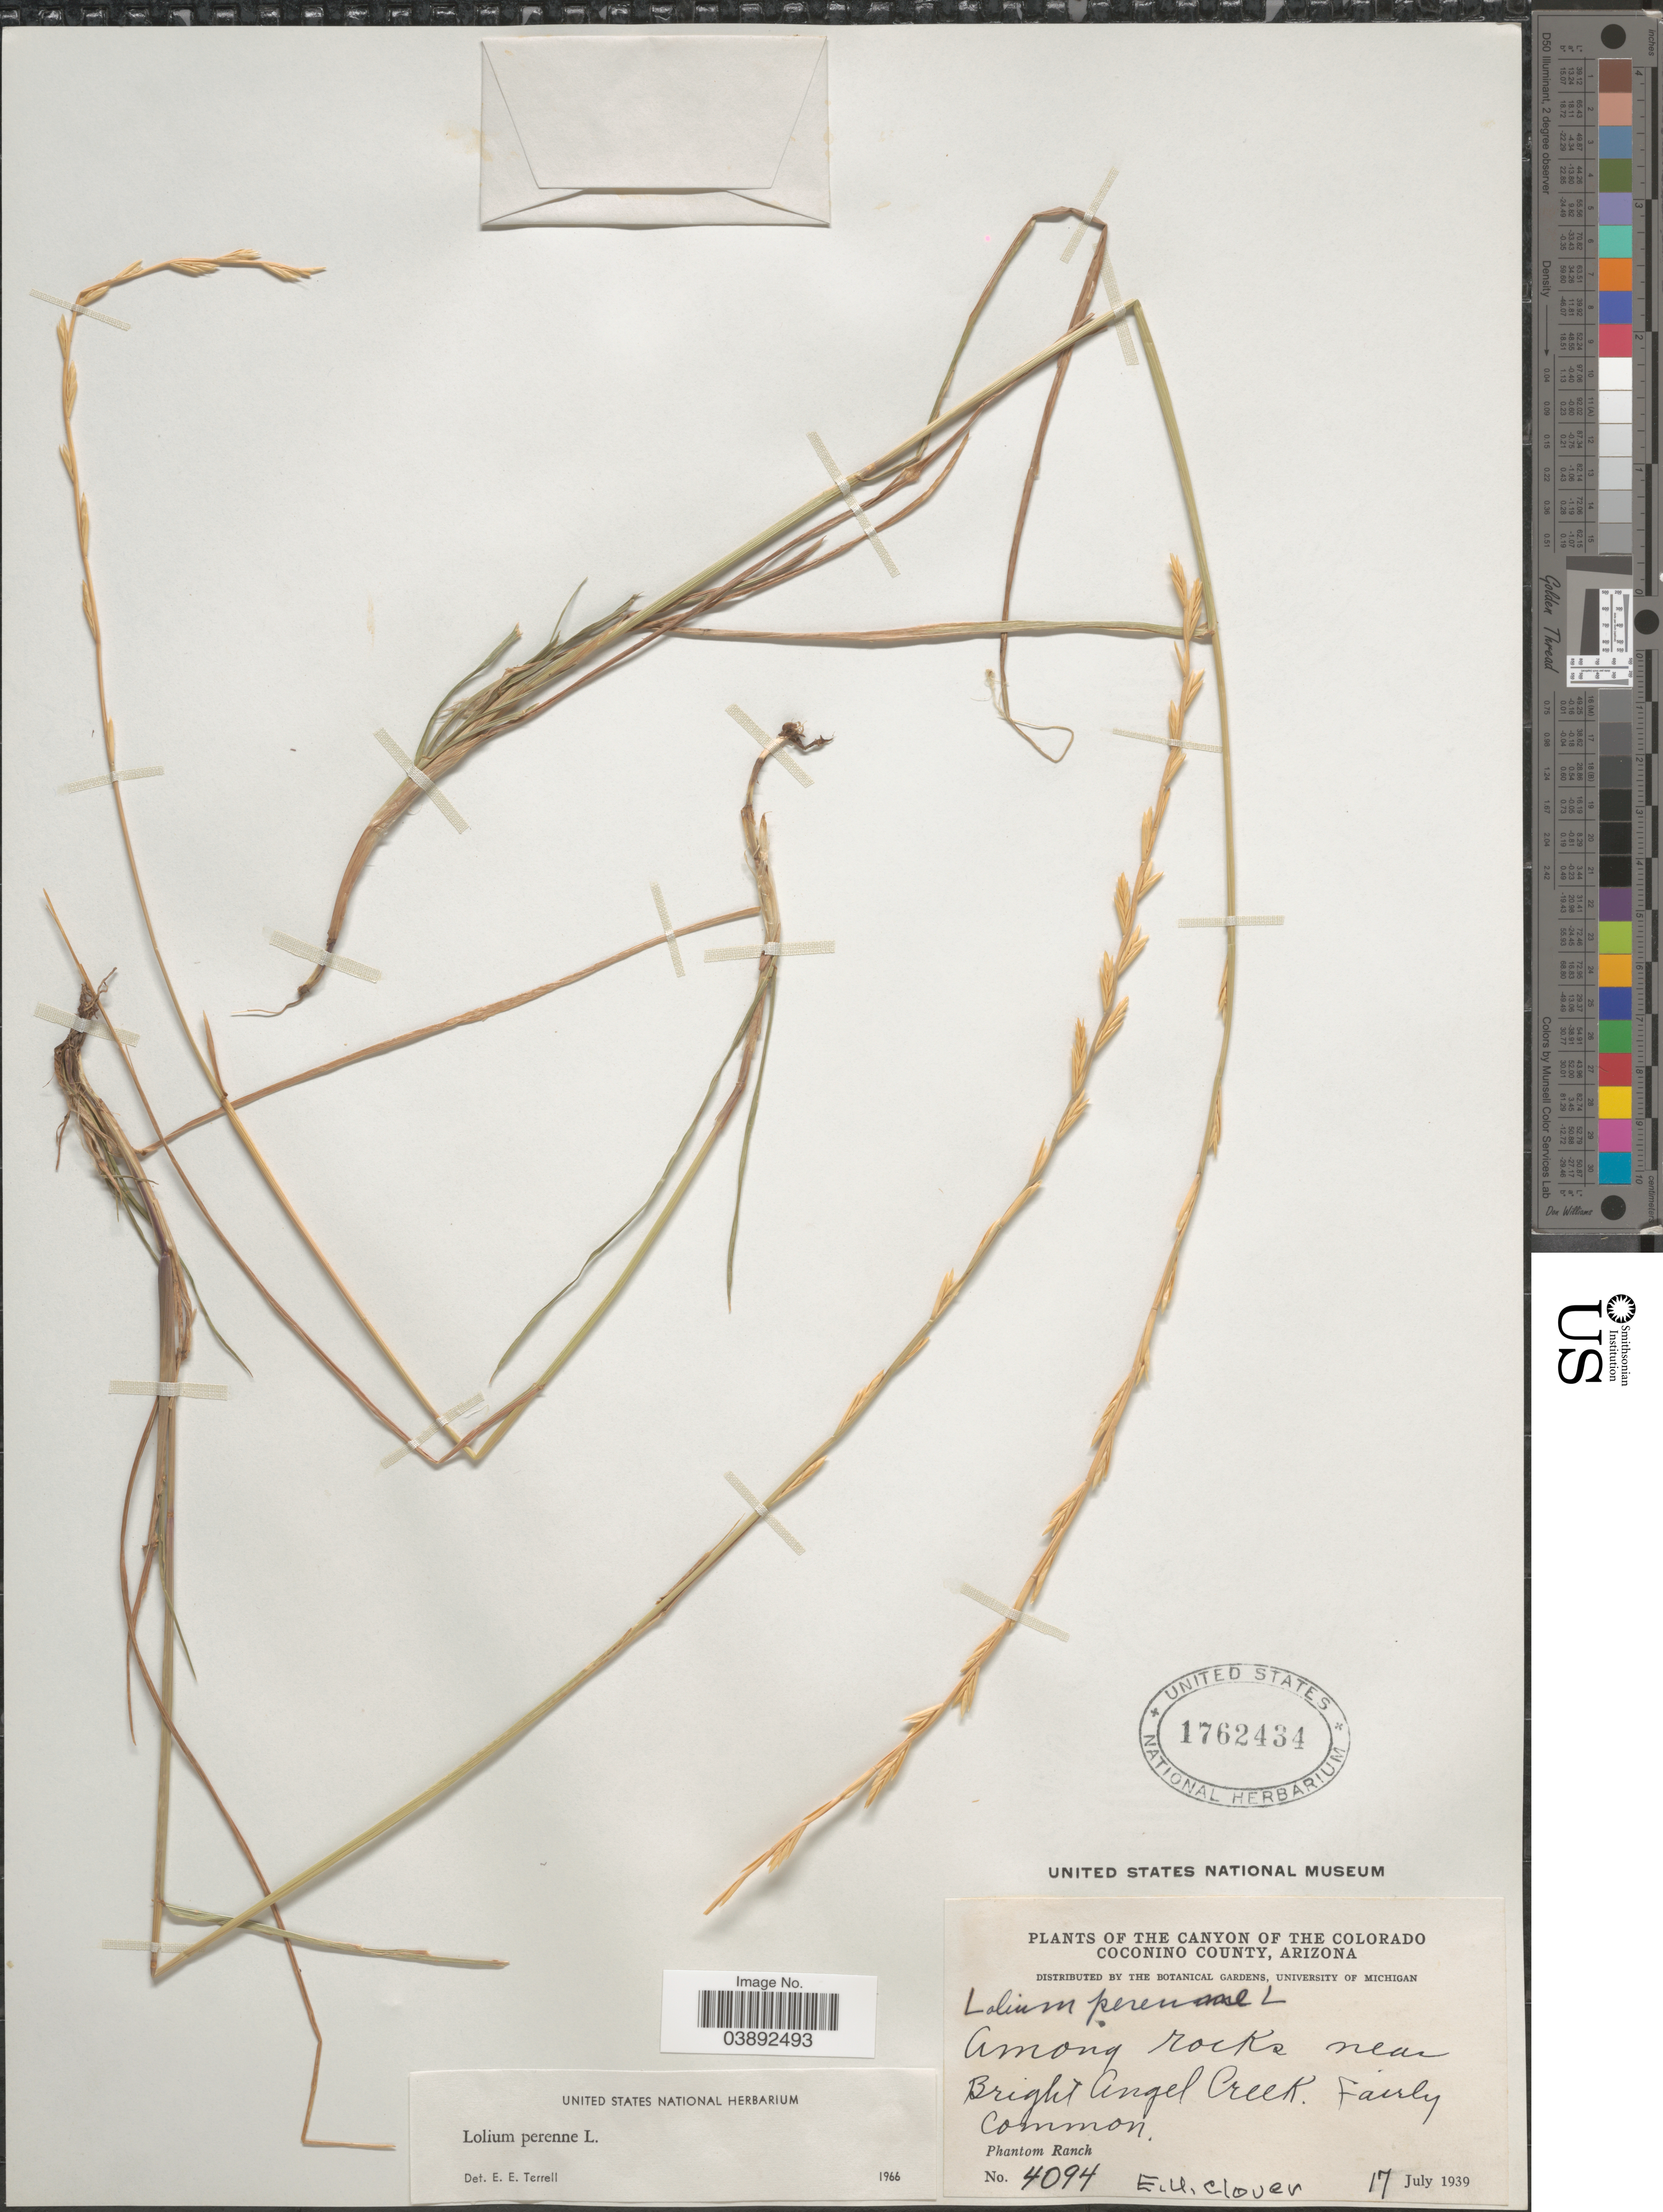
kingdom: Plantae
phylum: Tracheophyta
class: Liliopsida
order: Poales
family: Poaceae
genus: Lolium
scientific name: Lolium perenne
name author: L.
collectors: E. U. Clover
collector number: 4094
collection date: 1939-07-17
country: United States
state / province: Arizona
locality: The Canyon of the Colorado. Coconino County. Among rocks near Bright Angel Creek. Phantom Ranch.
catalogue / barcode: US 1762434